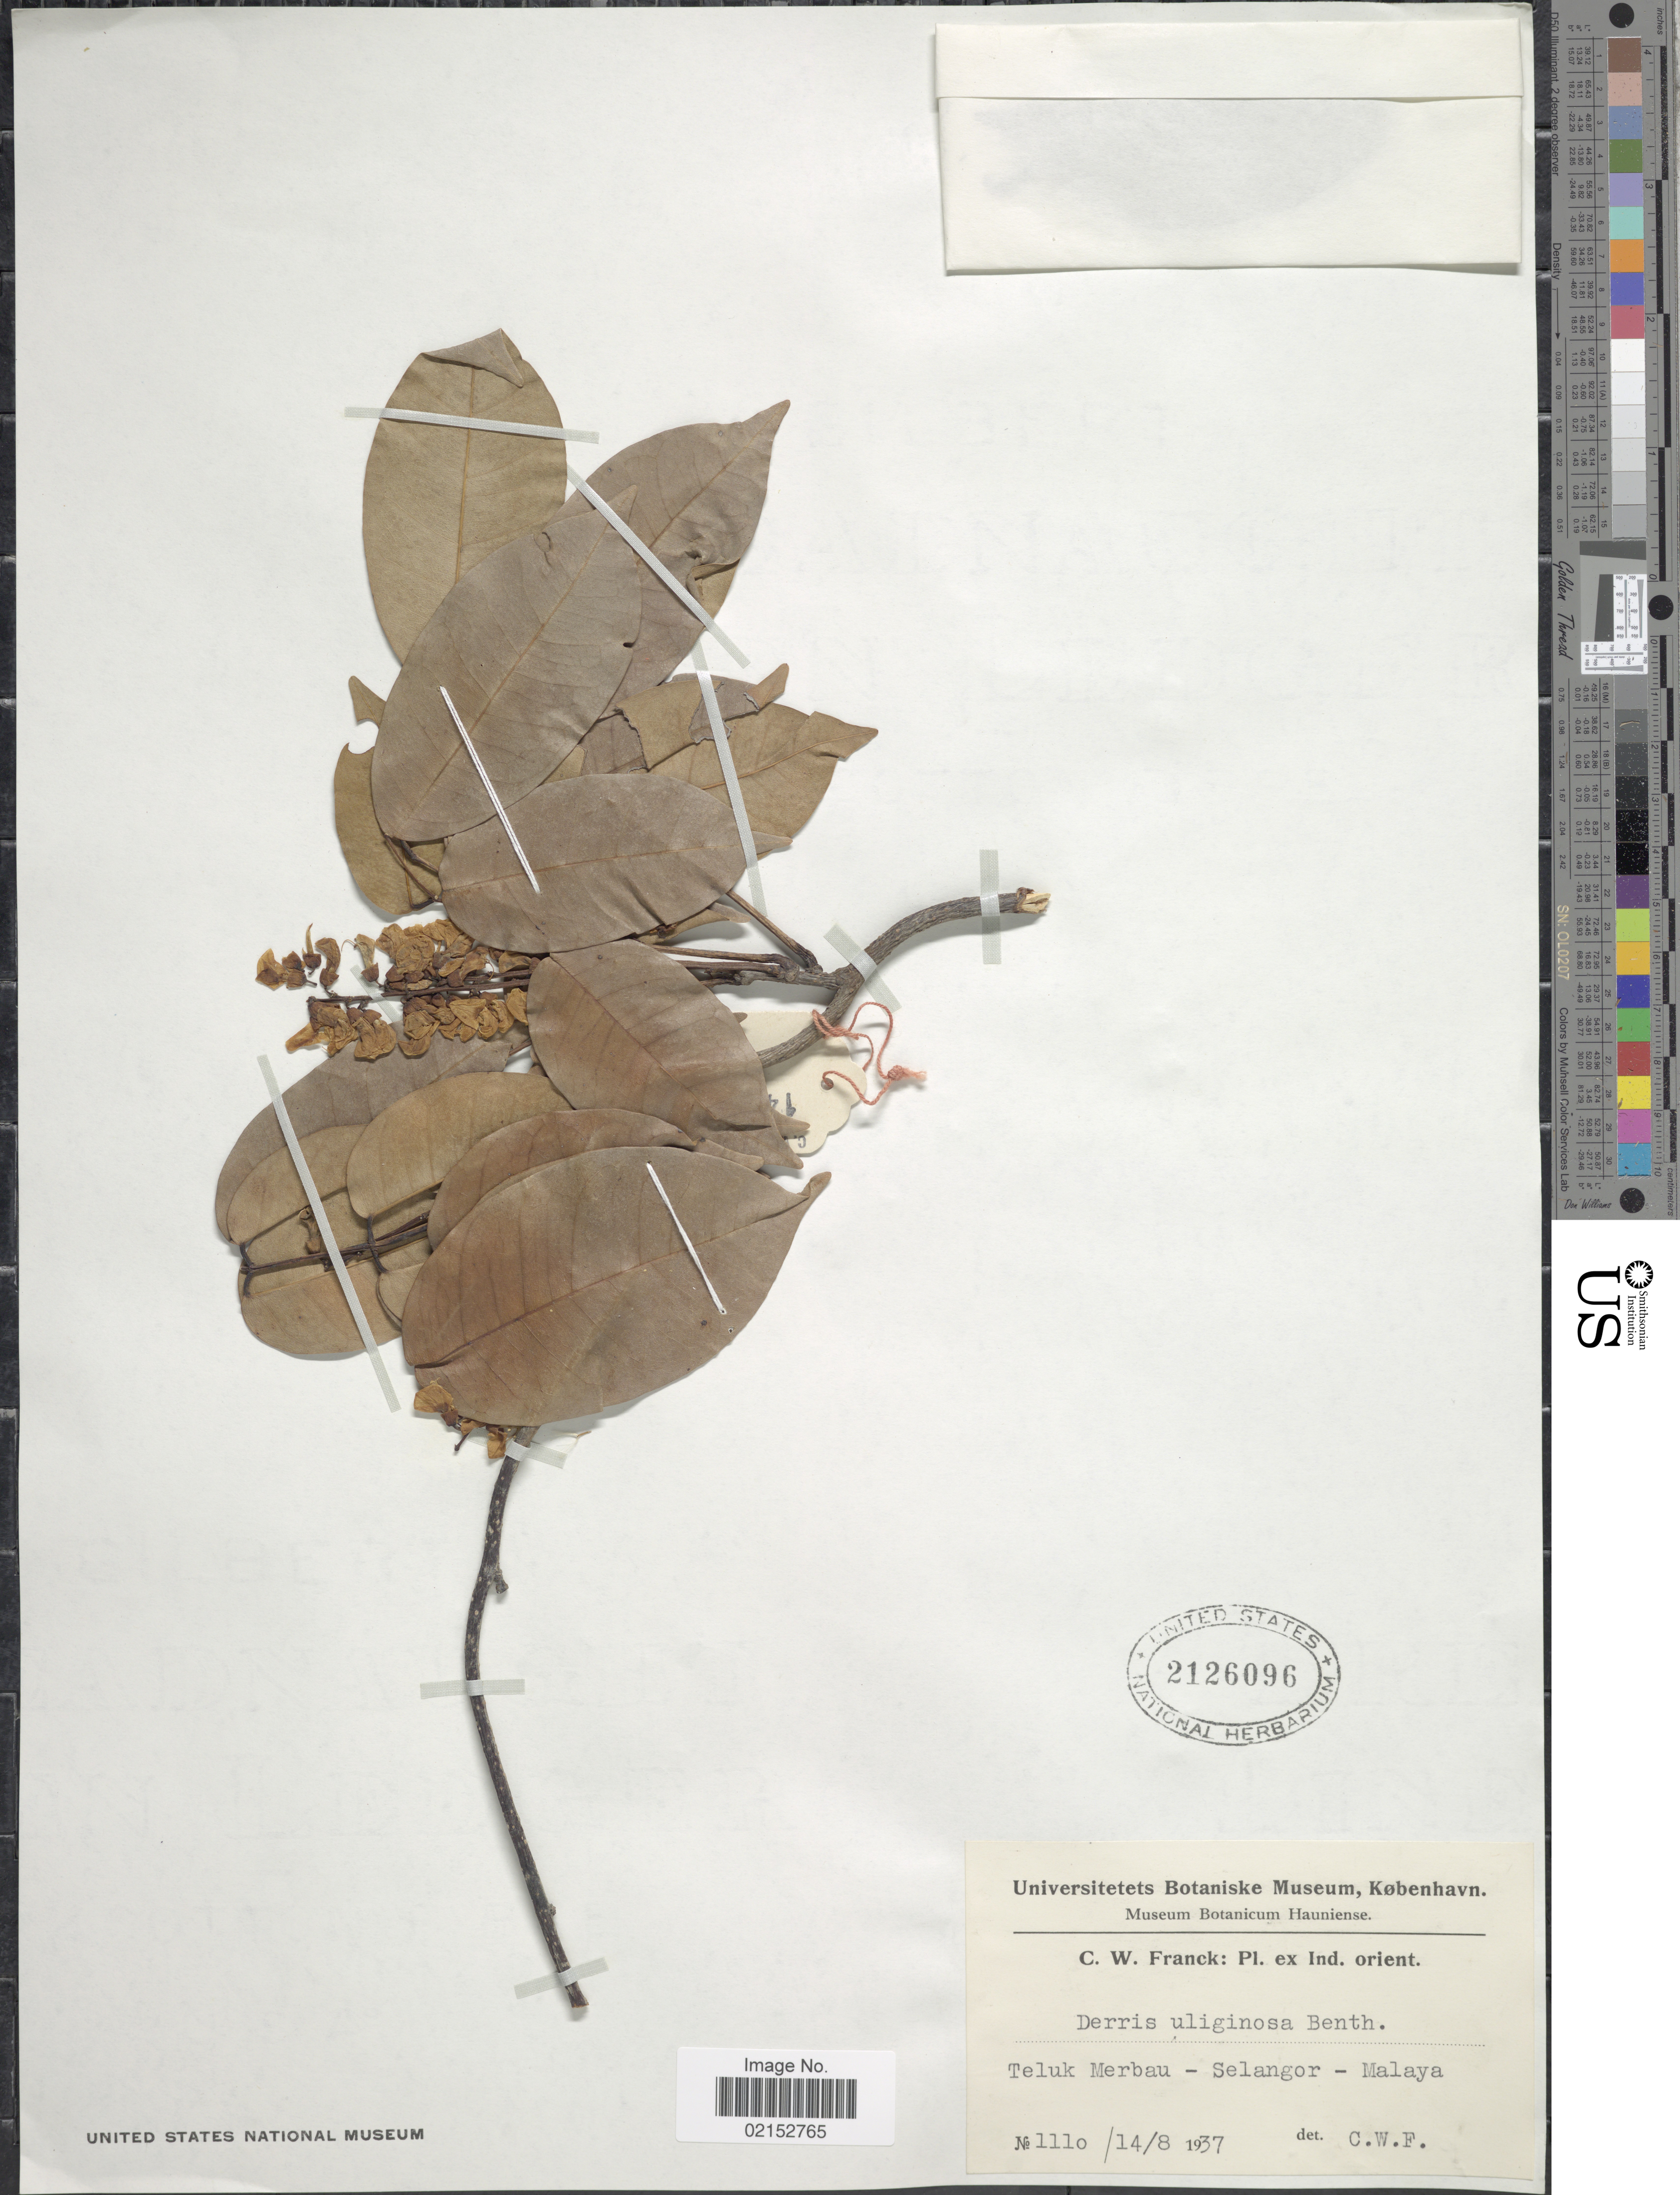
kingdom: Plantae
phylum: Tracheophyta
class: Magnoliopsida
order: Fabales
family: Fabaceae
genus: Derris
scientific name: Derris trifoliata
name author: Lour.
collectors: C. Franck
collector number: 1110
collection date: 1937-08-14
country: Malaysia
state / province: Selangor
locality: Teluk Merbau, Malaya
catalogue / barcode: US 2126096